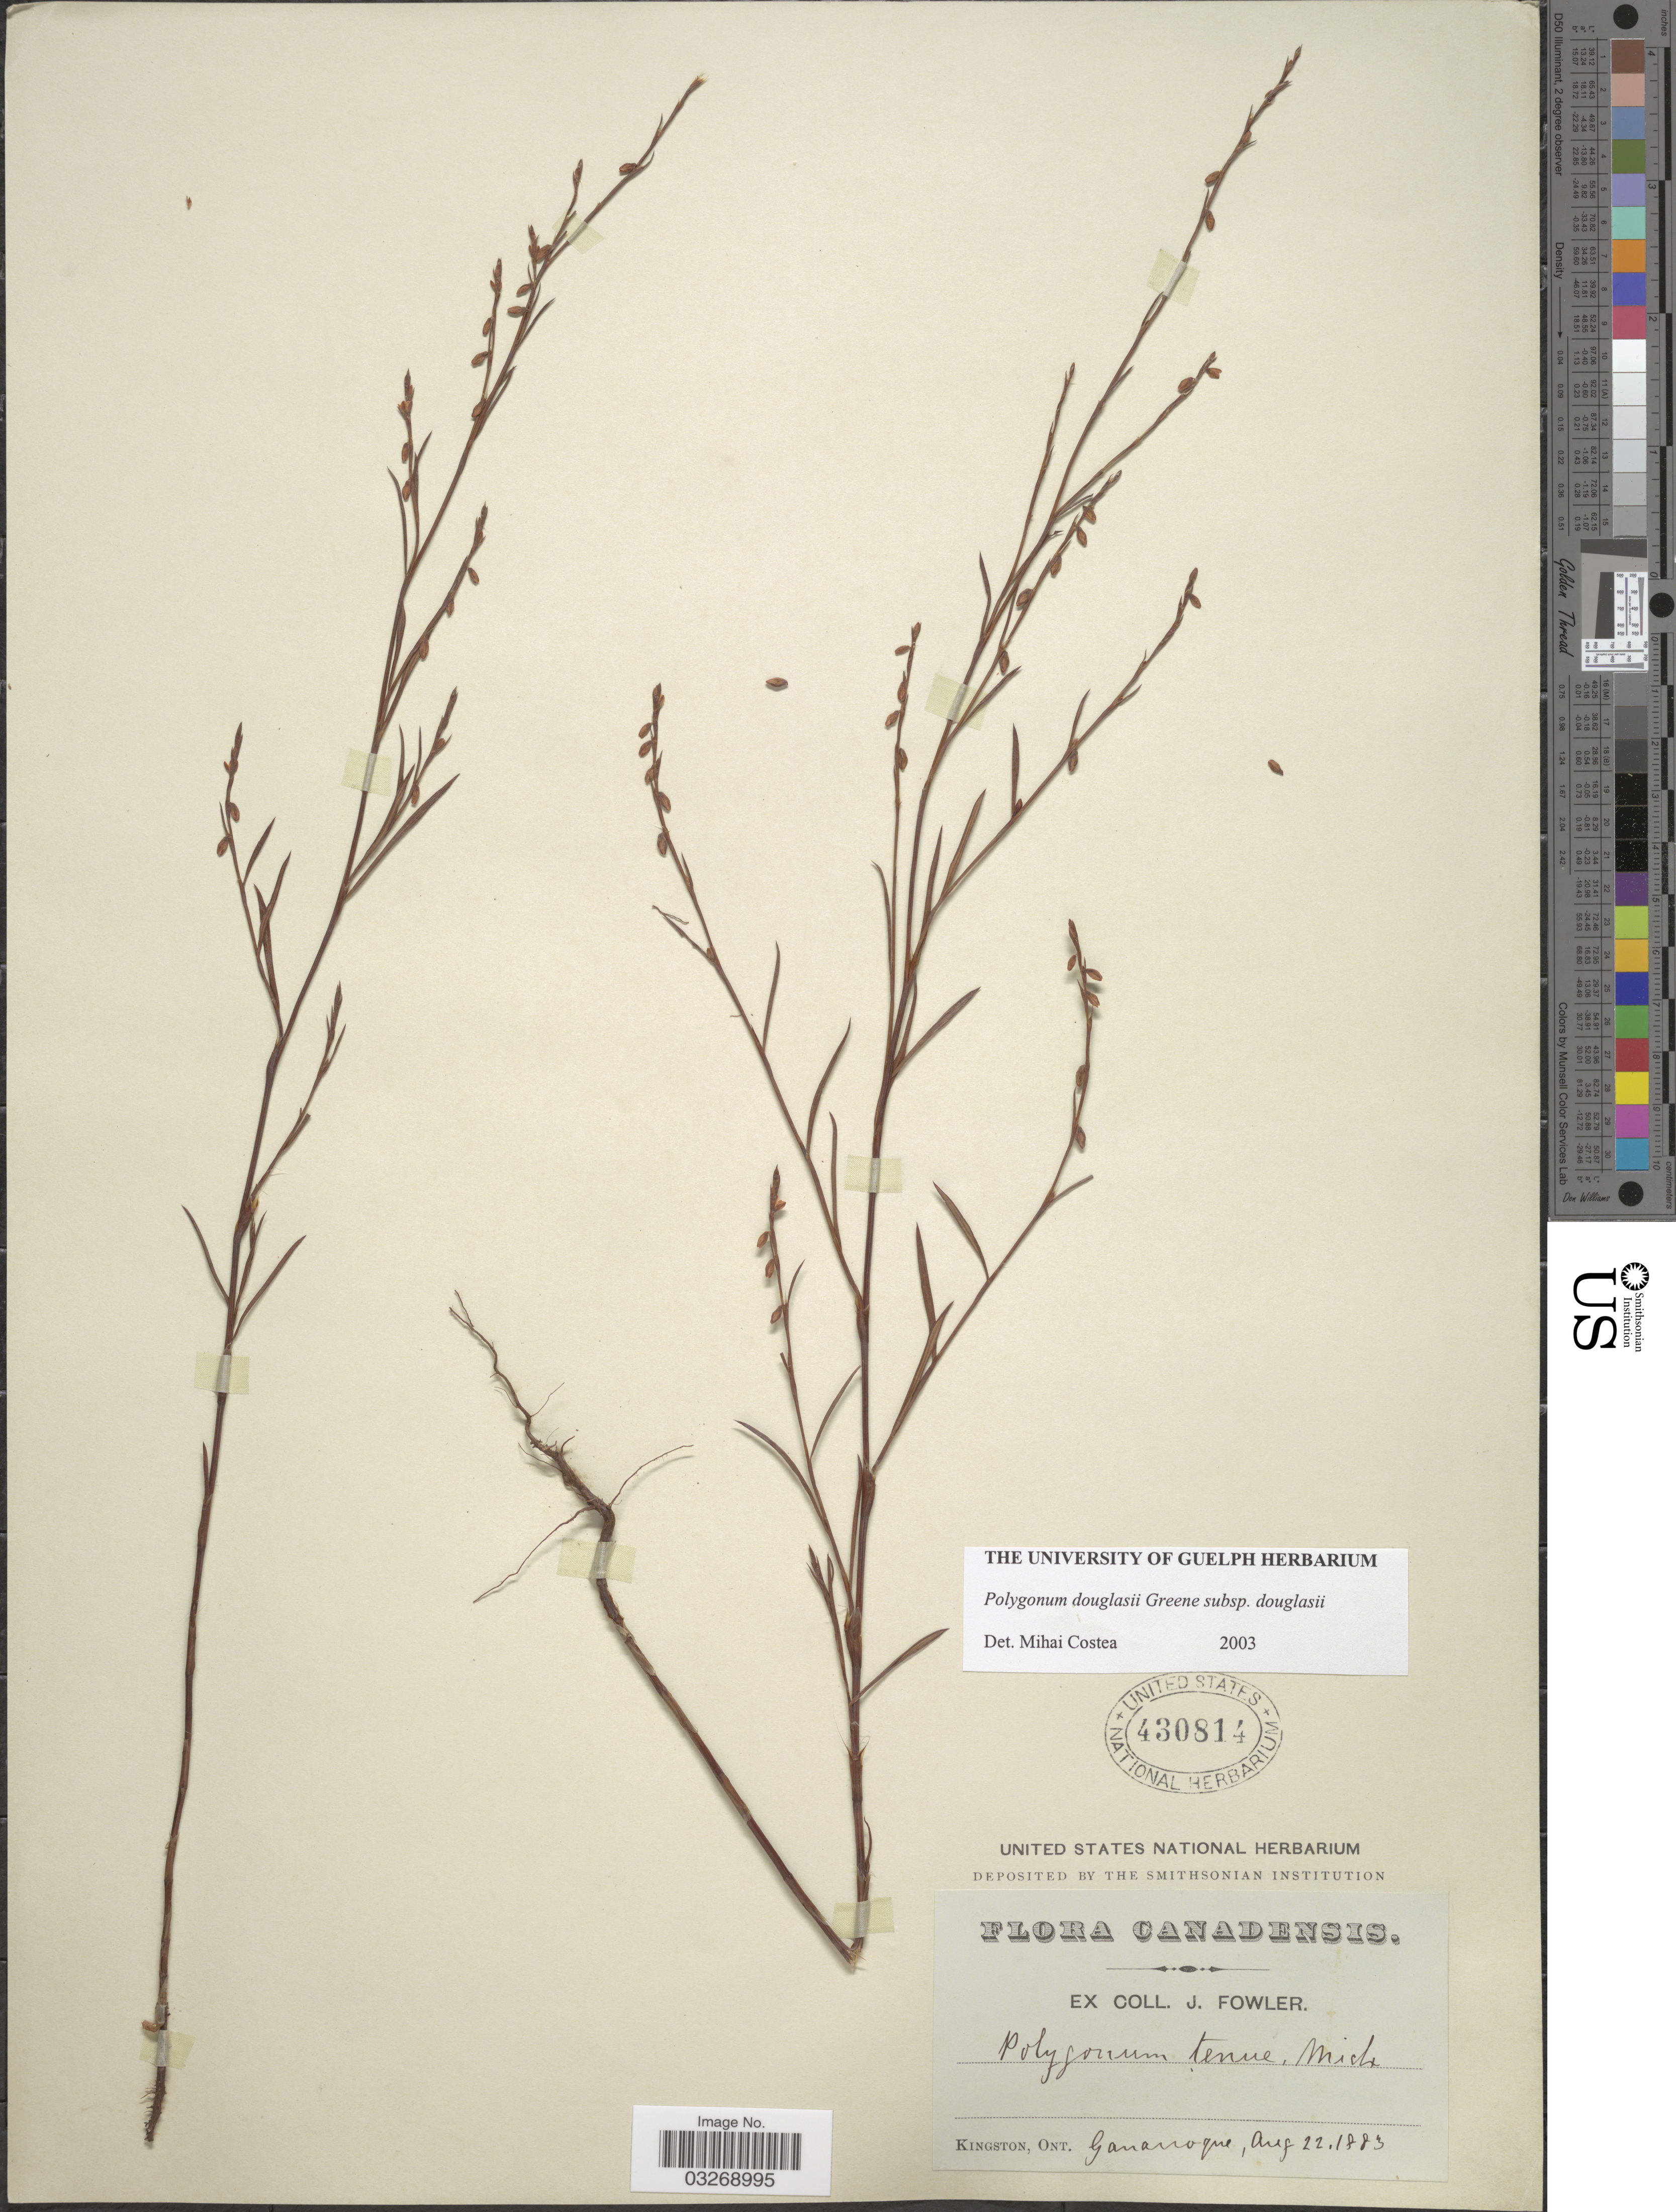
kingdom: Plantae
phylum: Tracheophyta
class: Magnoliopsida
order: Caryophyllales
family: Polygonaceae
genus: Polygonum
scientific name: Polygonum douglasii subsp. douglasii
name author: Greene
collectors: J. Fowler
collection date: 1883-08-22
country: Canada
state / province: Ontario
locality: Kingston. Gananoque.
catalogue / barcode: US 430814